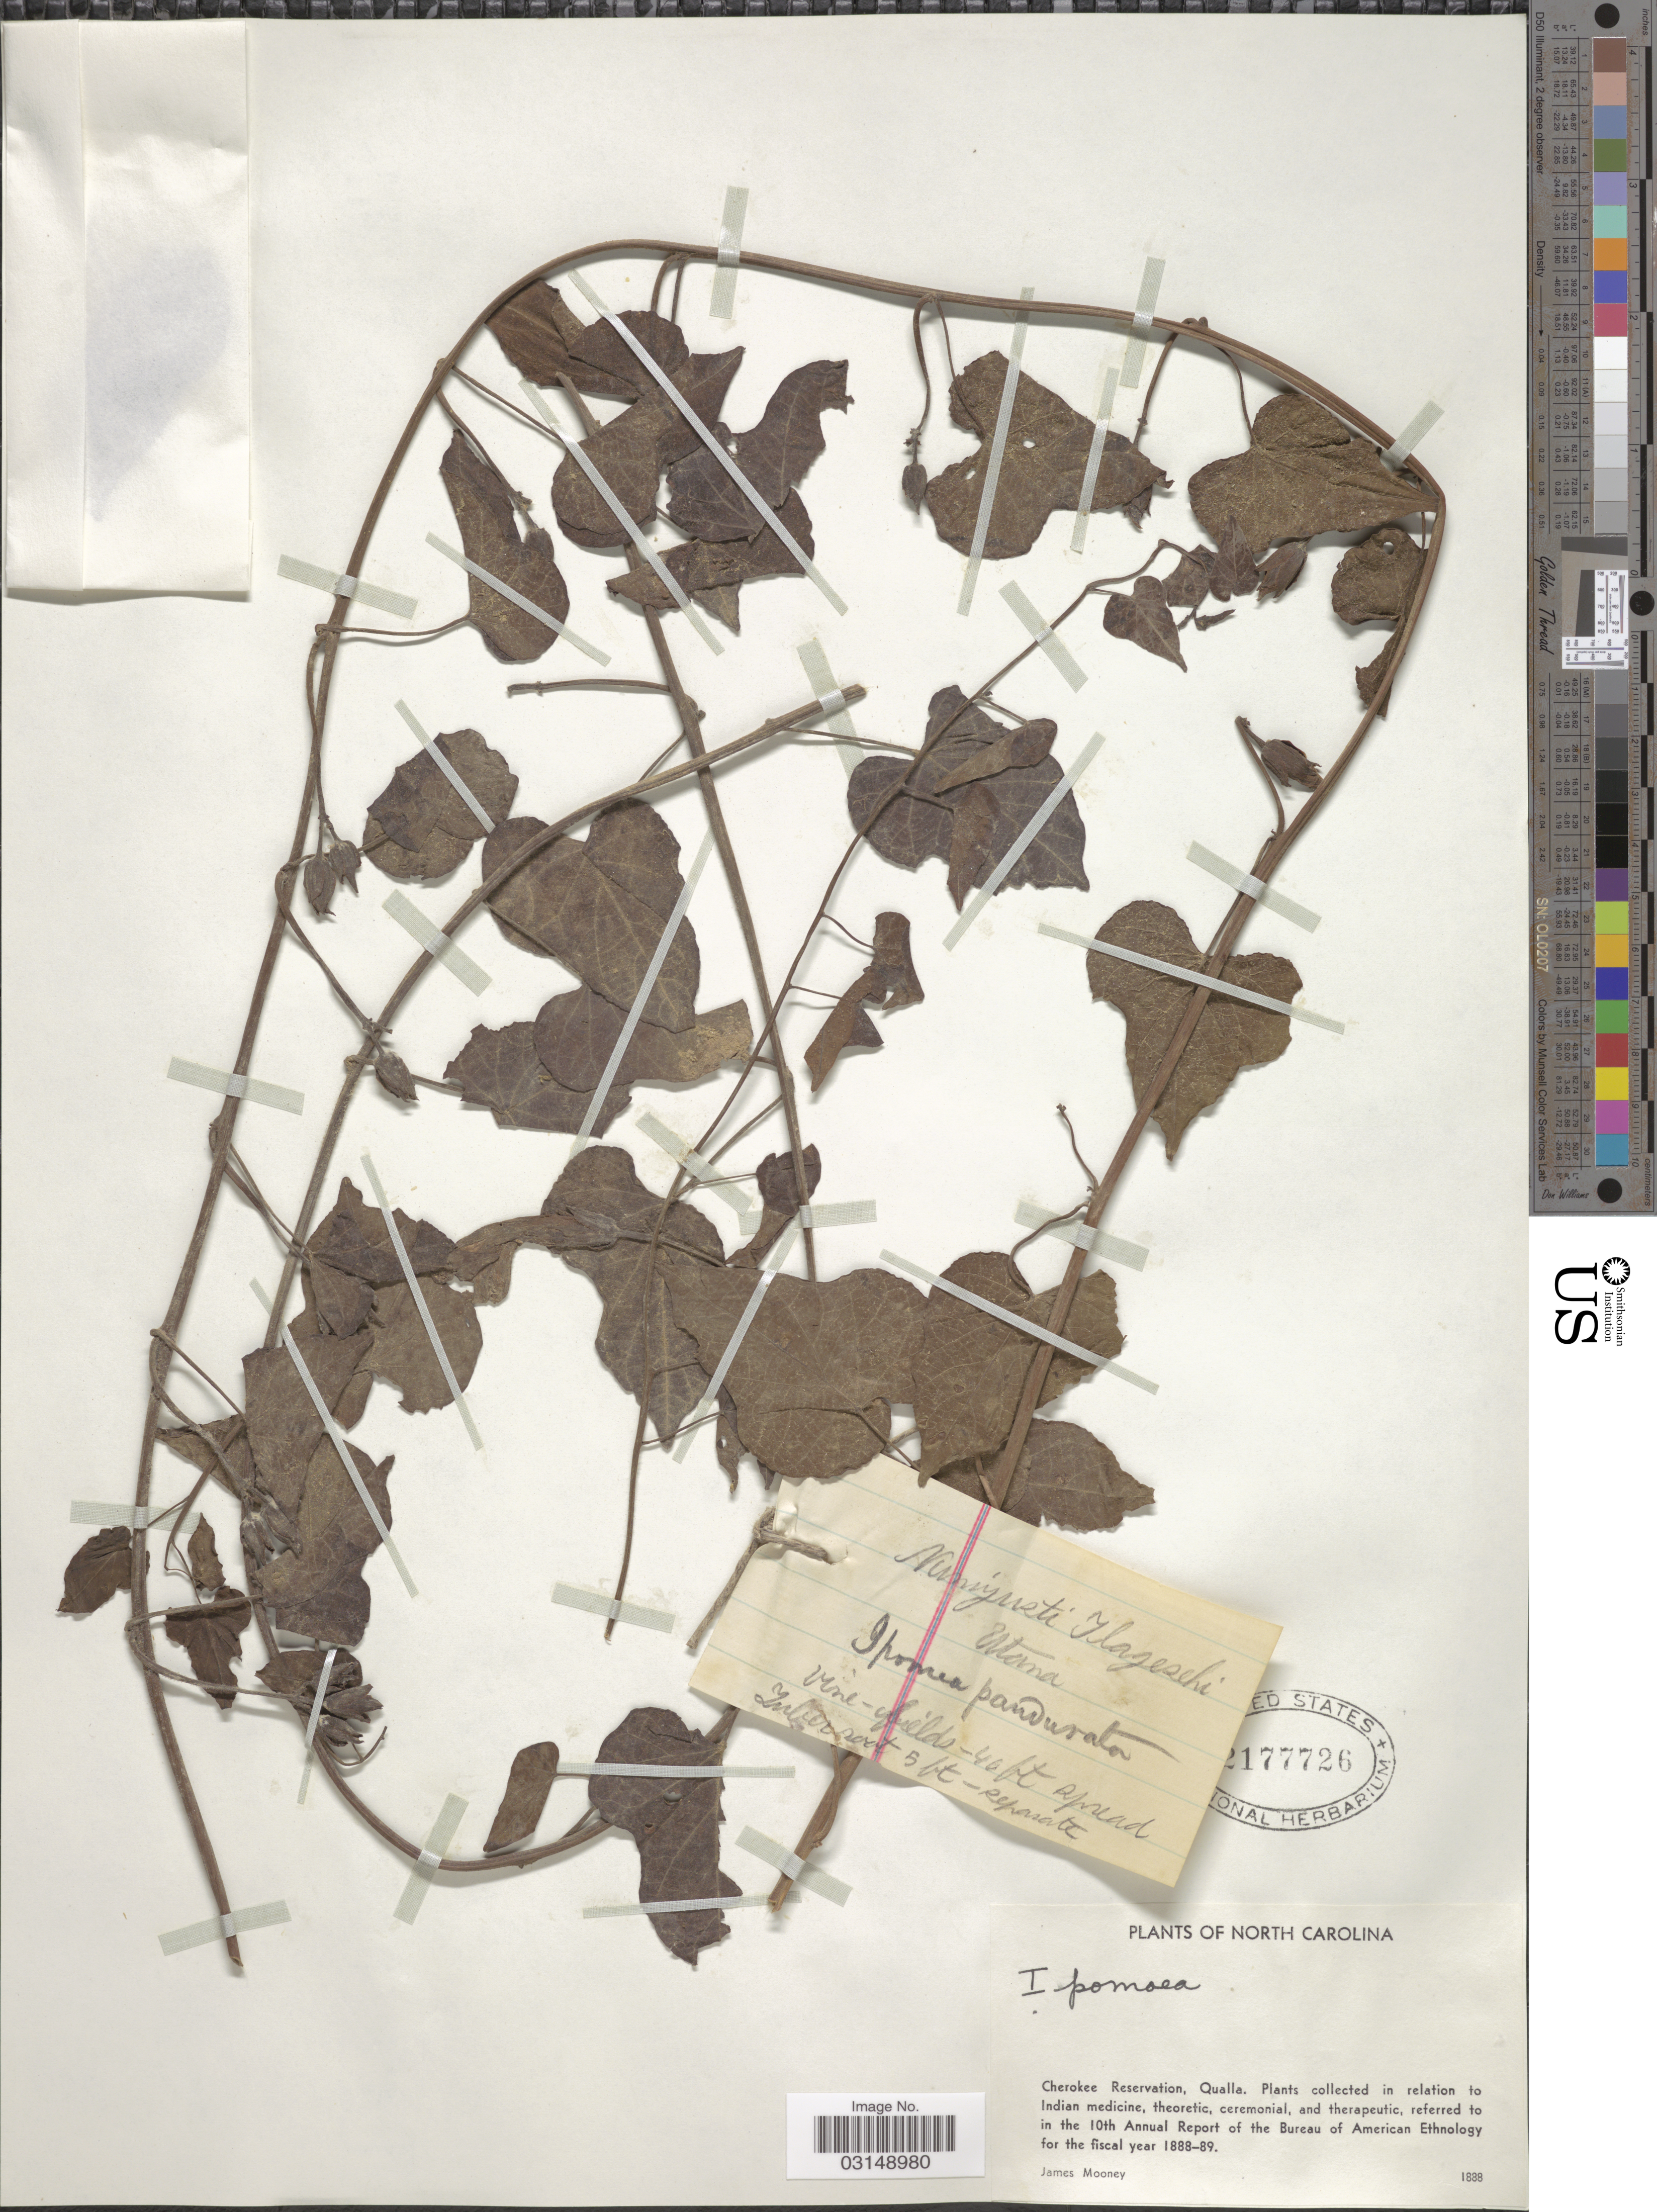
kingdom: Plantae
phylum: Tracheophyta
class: Magnoliopsida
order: Solanales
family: Convolvulaceae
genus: Ipomoea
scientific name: Ipomoea pandurata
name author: (L.) G. Mey.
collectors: J. Mooney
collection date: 1888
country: United States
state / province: North Carolina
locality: Cherokee Reservation, Qualla.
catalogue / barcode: US 2177726